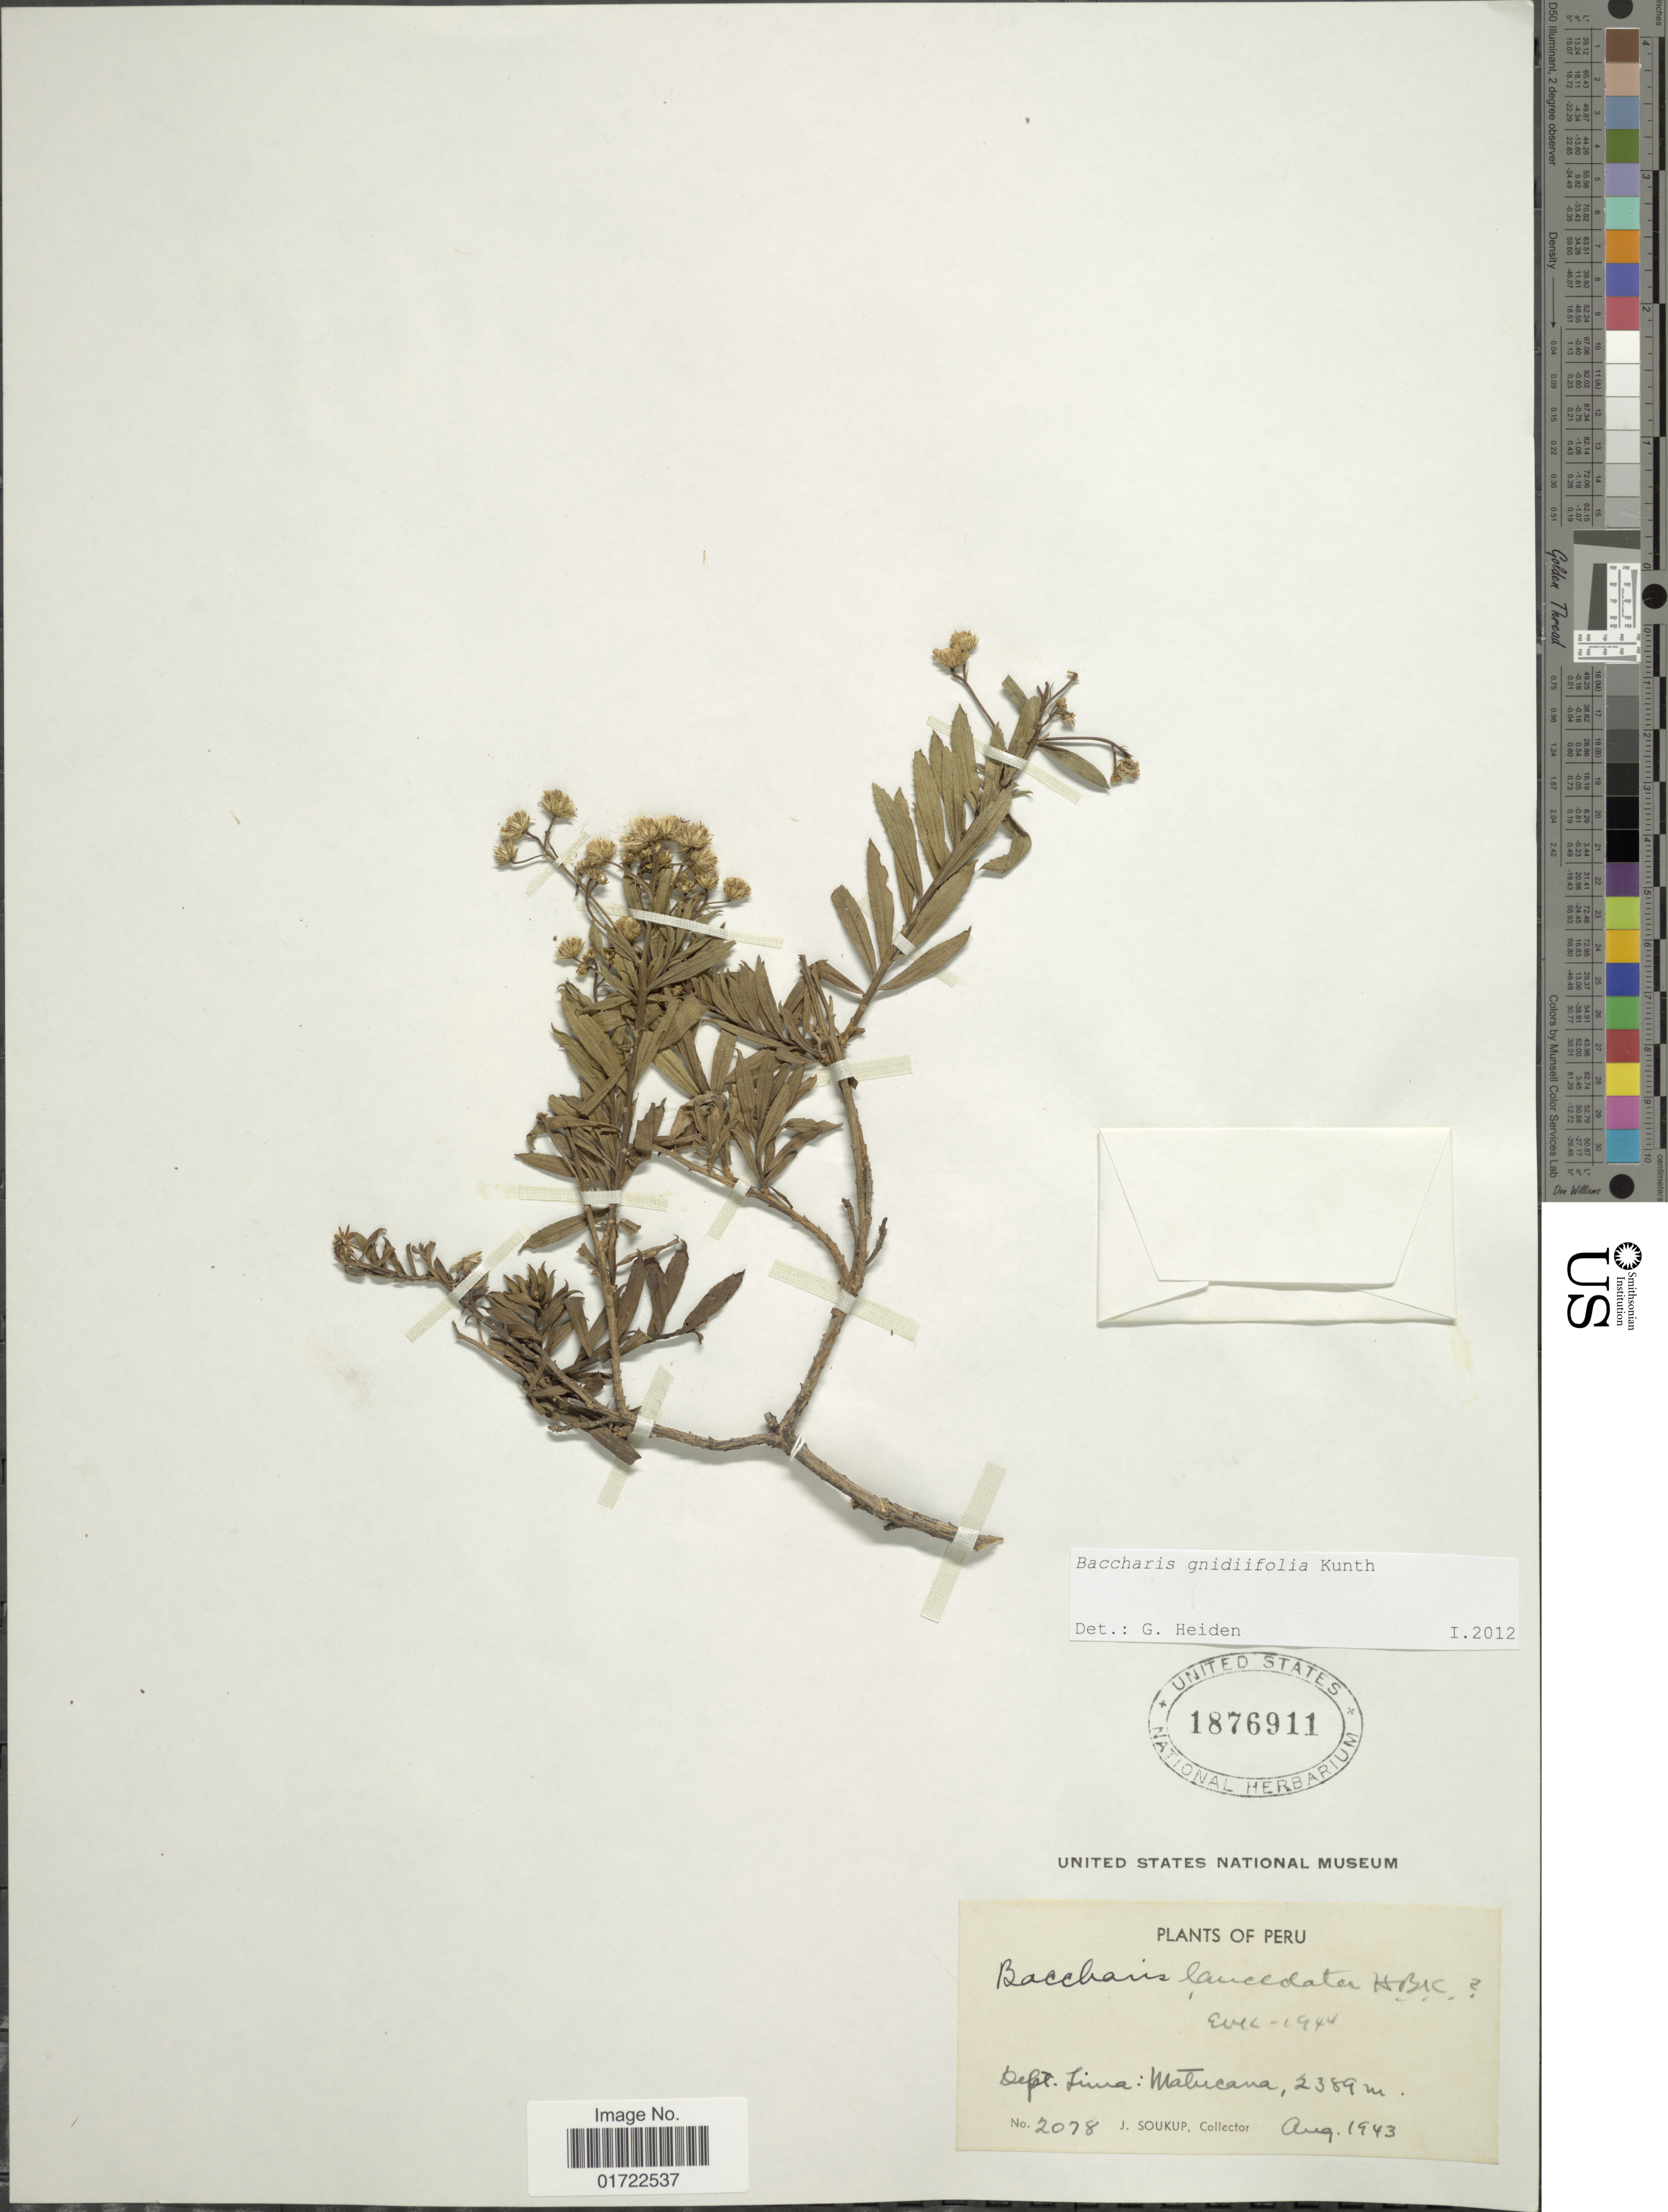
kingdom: Plantae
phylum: Tracheophyta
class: Magnoliopsida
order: Asterales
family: Asteraceae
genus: Baccharis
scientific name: Baccharis gnidiifolia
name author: Kunth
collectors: J. Soukup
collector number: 2078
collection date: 1943-08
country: Peru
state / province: Lima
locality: Matucana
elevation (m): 2389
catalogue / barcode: US 1876911